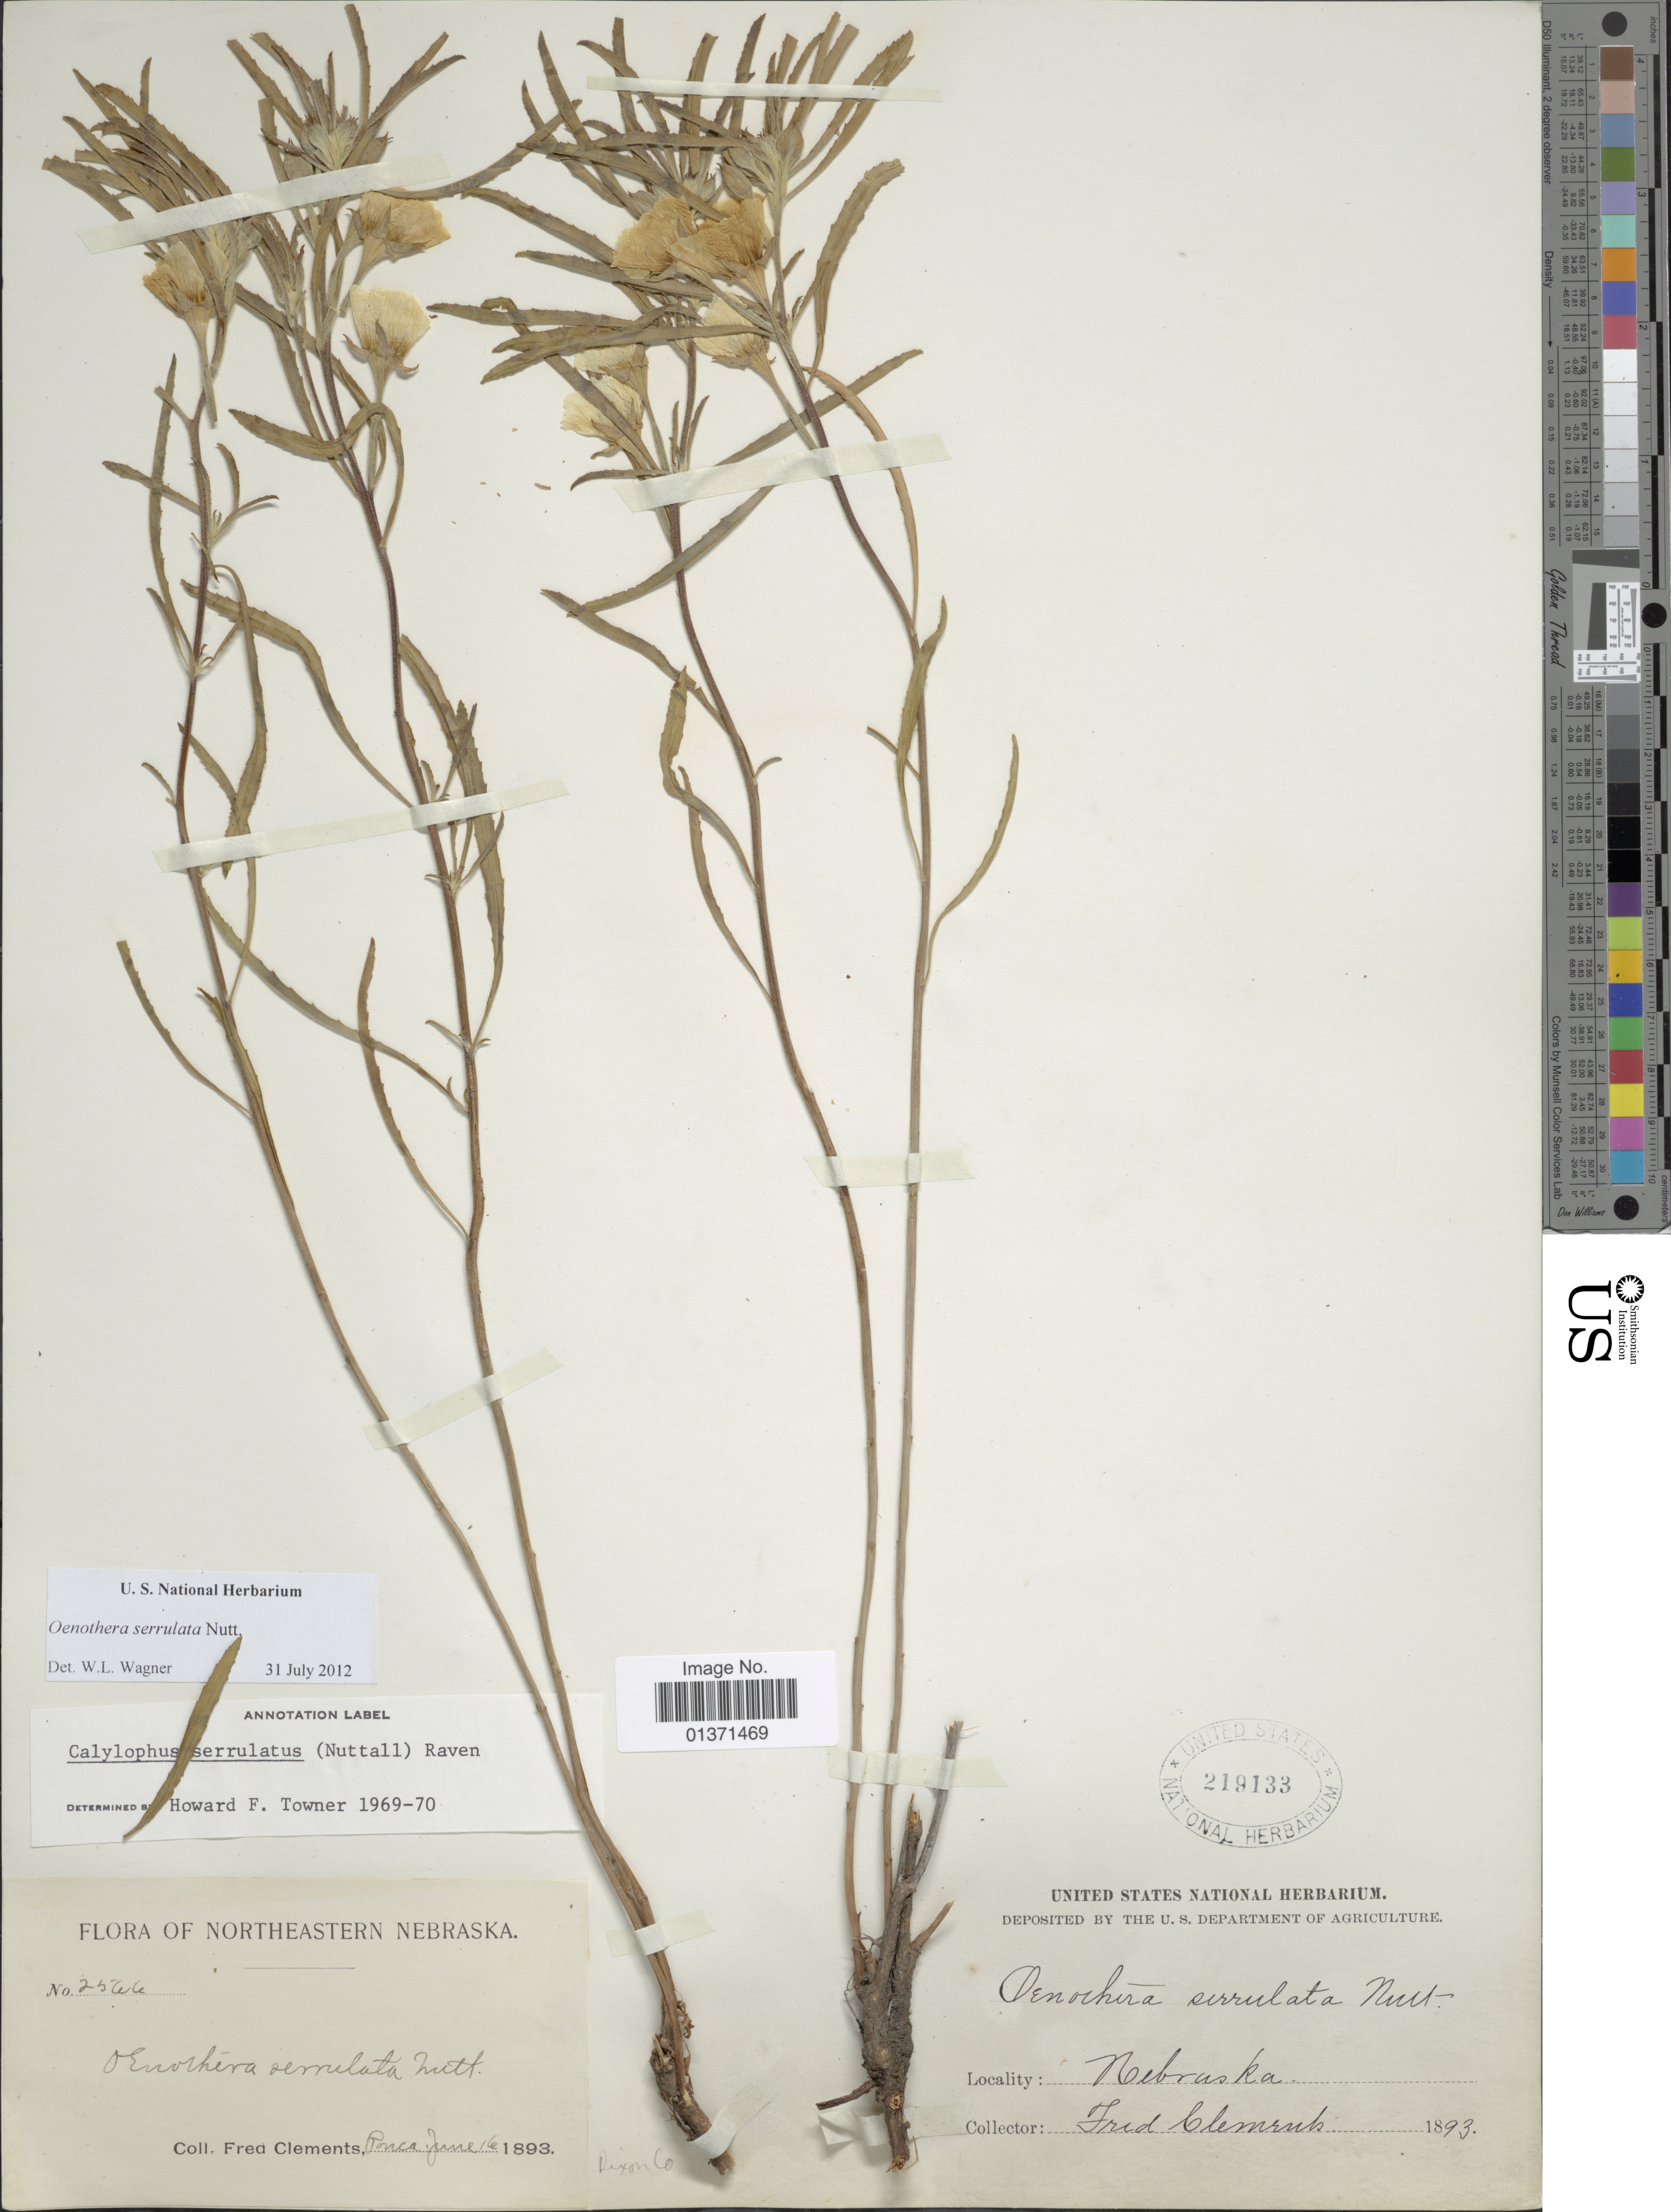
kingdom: Plantae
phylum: Tracheophyta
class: Magnoliopsida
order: Myrtales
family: Onagraceae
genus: Oenothera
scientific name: Oenothera serrulata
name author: Nutt.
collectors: F. Clements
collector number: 2566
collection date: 1893-06-16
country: United States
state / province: Nebraska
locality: Northeastern Nebraska, Ponca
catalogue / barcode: US 219133